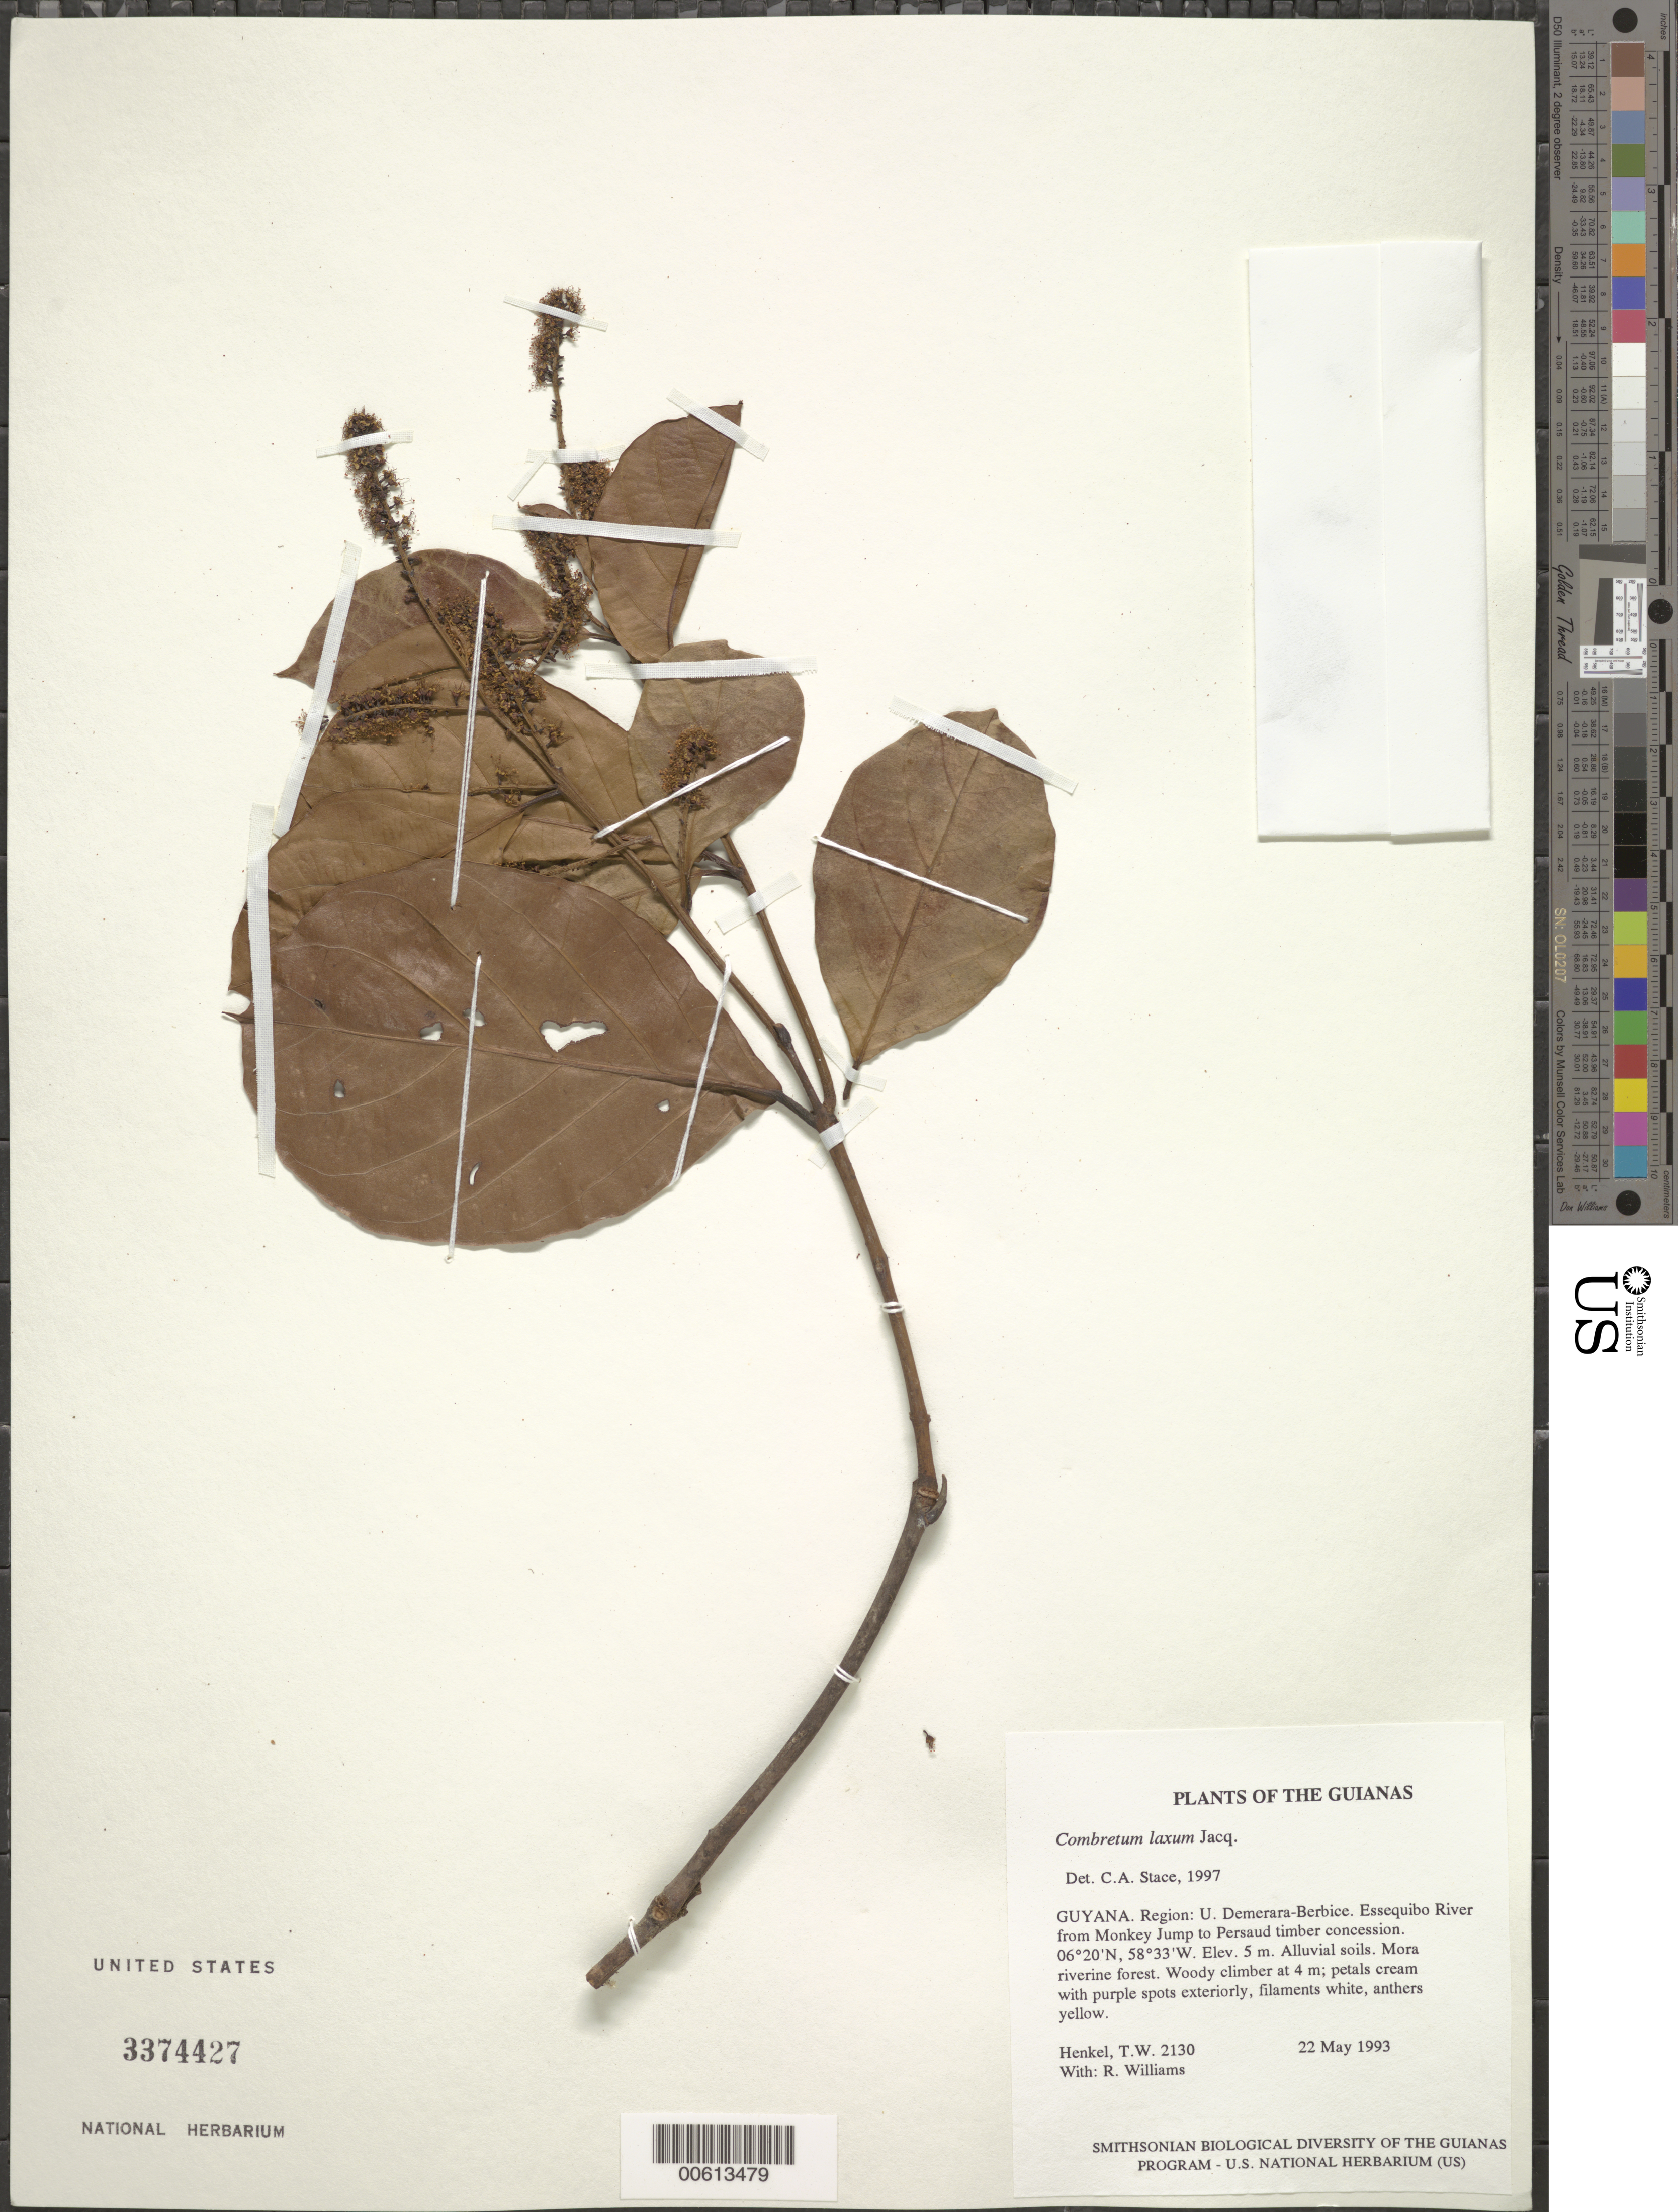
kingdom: Plantae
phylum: Tracheophyta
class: Magnoliopsida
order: Myrtales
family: Combretaceae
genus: Combretum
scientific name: Combretum laxum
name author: Jacq.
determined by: Stace, C. A.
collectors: T. Henkel & R. Williams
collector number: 2130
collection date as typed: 22 May 1993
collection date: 1993-05-22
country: Guyana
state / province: U. Demerara-Berbice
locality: Essequibo River from Monkey Jump to Persaud timber concession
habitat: Alluvial soils. Mora riverine forest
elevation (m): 5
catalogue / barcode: US 3374427